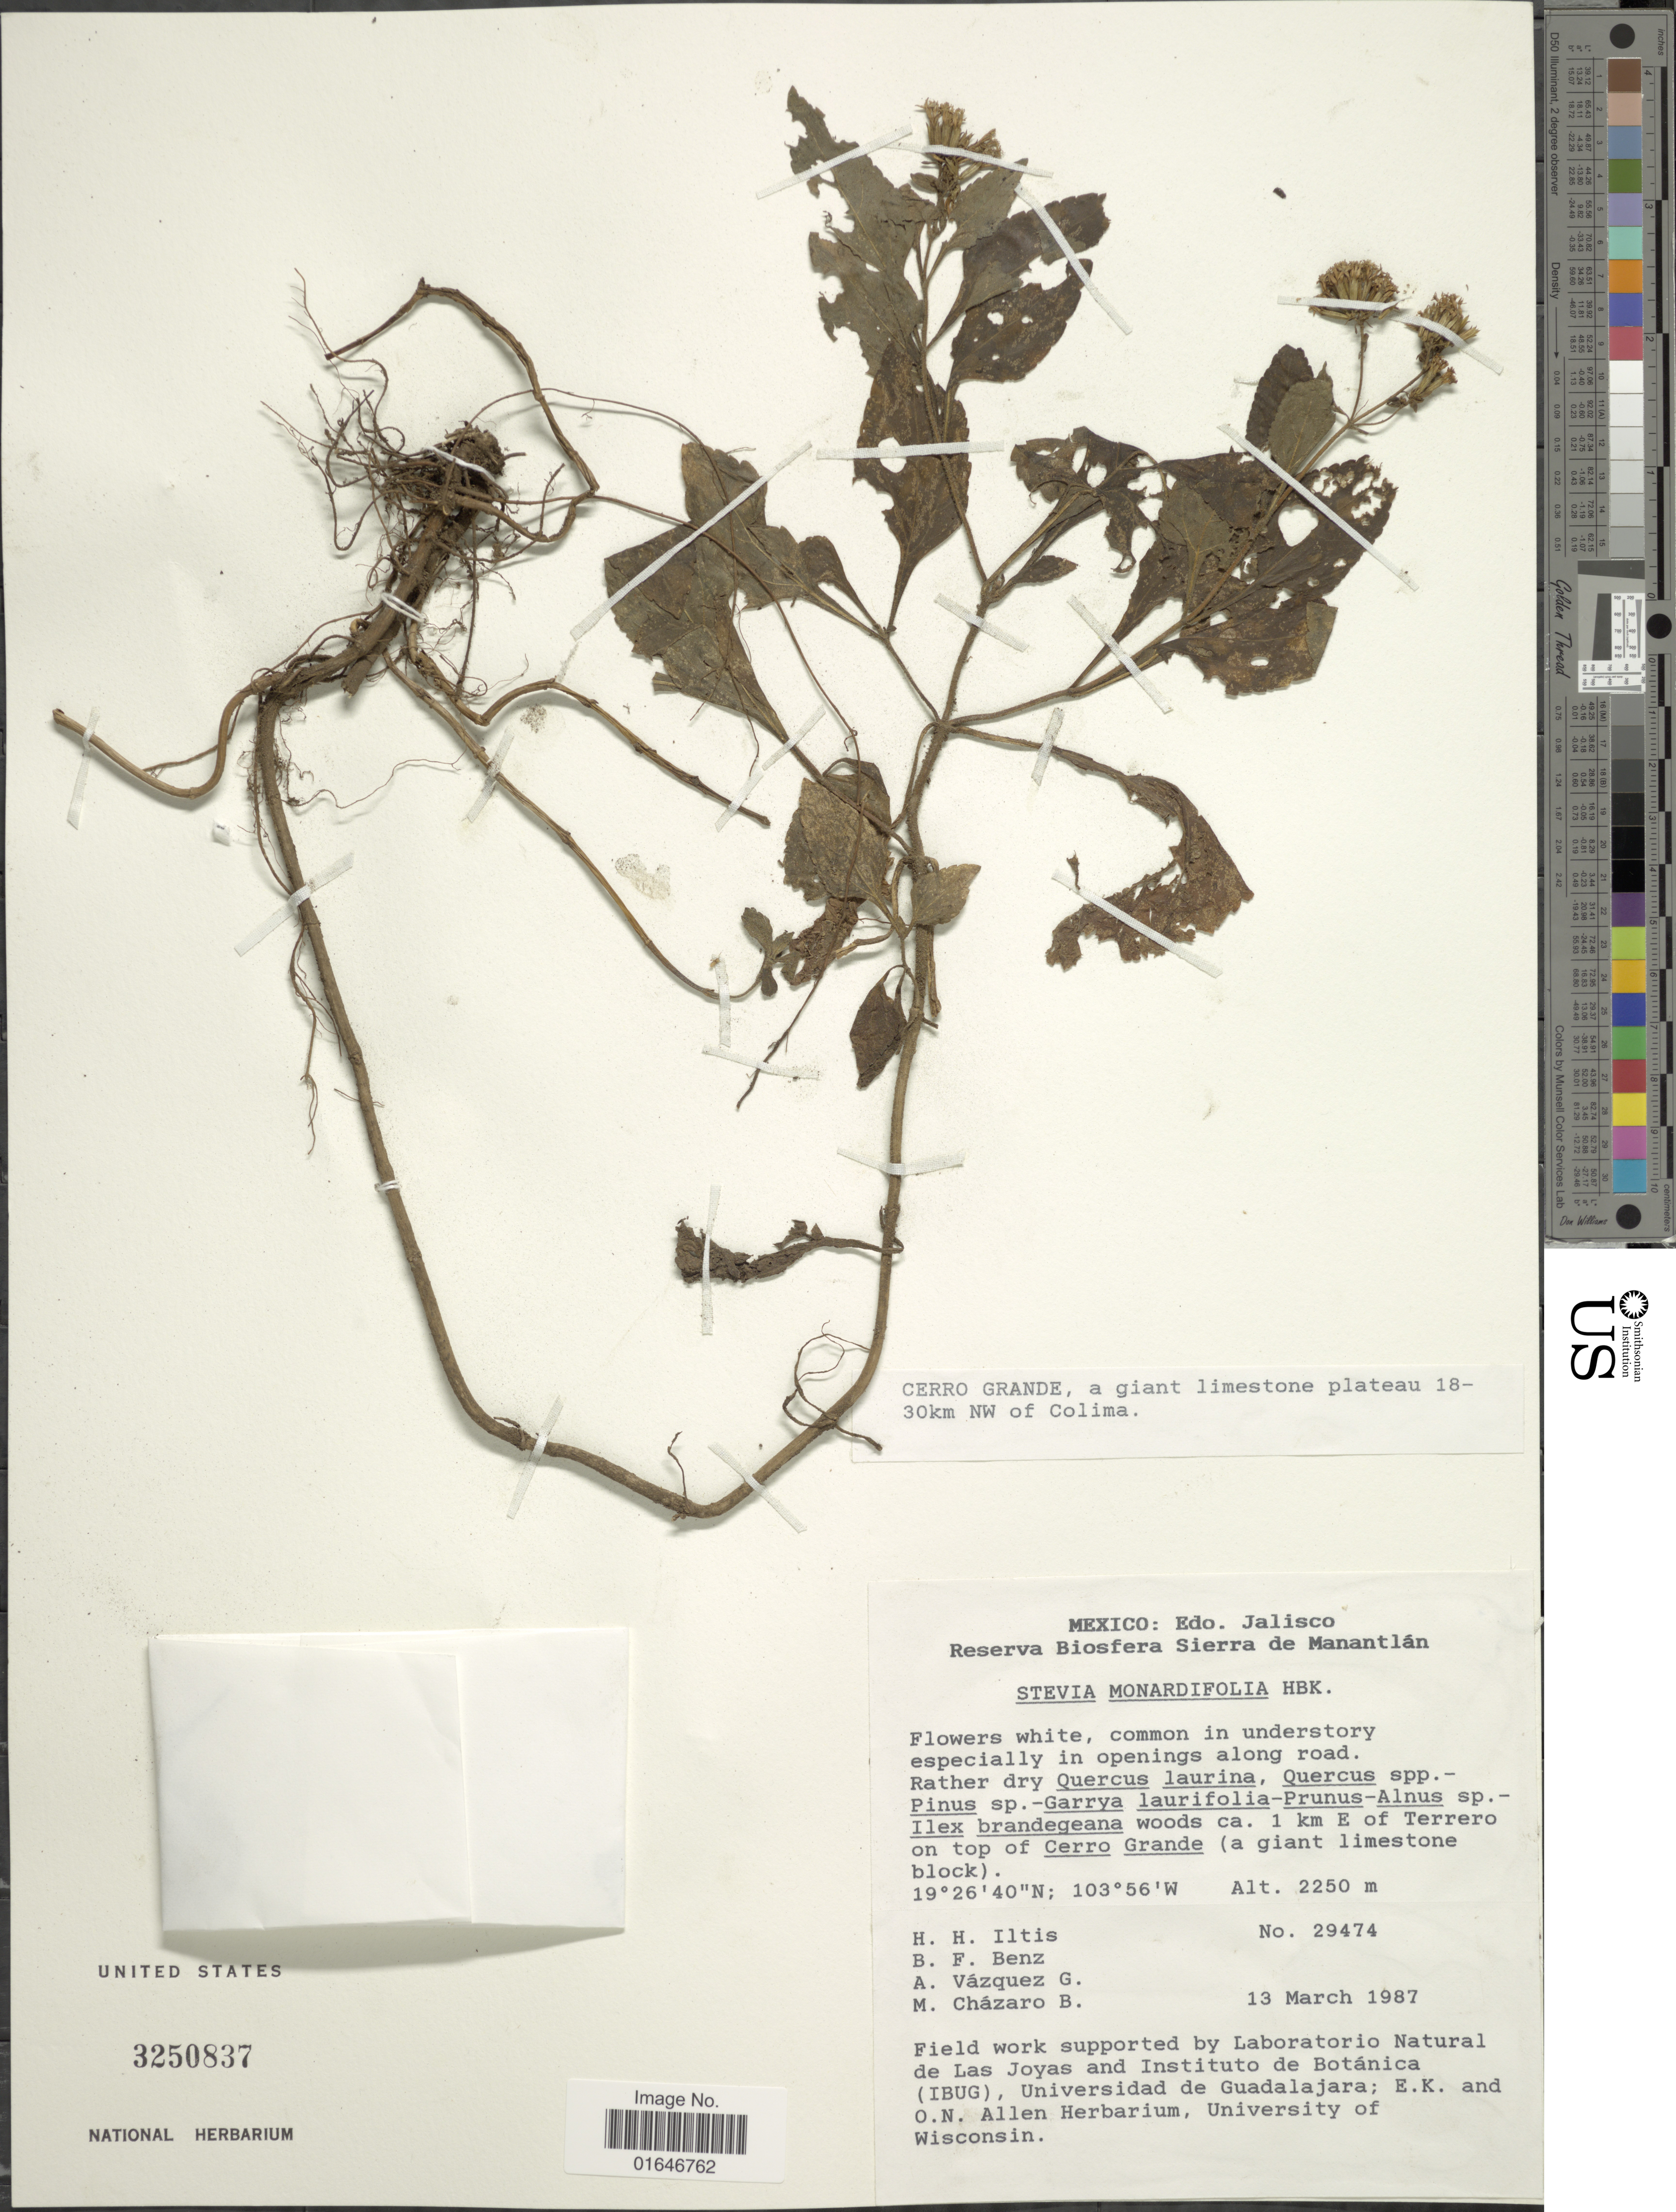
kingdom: Plantae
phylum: Tracheophyta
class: Magnoliopsida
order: Asterales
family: Asteraceae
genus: Stevia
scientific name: Stevia monardifolia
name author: Kunth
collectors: H. H. Iltis, B. F. Benz, J. A. Vázquez G. & M. de J. Cházaro Basáñoez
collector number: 29474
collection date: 1987-03-13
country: Mexico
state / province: Jalisco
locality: Reserva Biosfera Sierra de Manantlán [unsure placement], in openings along road, ca. 1 km E of Terrero on top of Cerro Grande.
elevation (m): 2250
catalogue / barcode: US 3250837